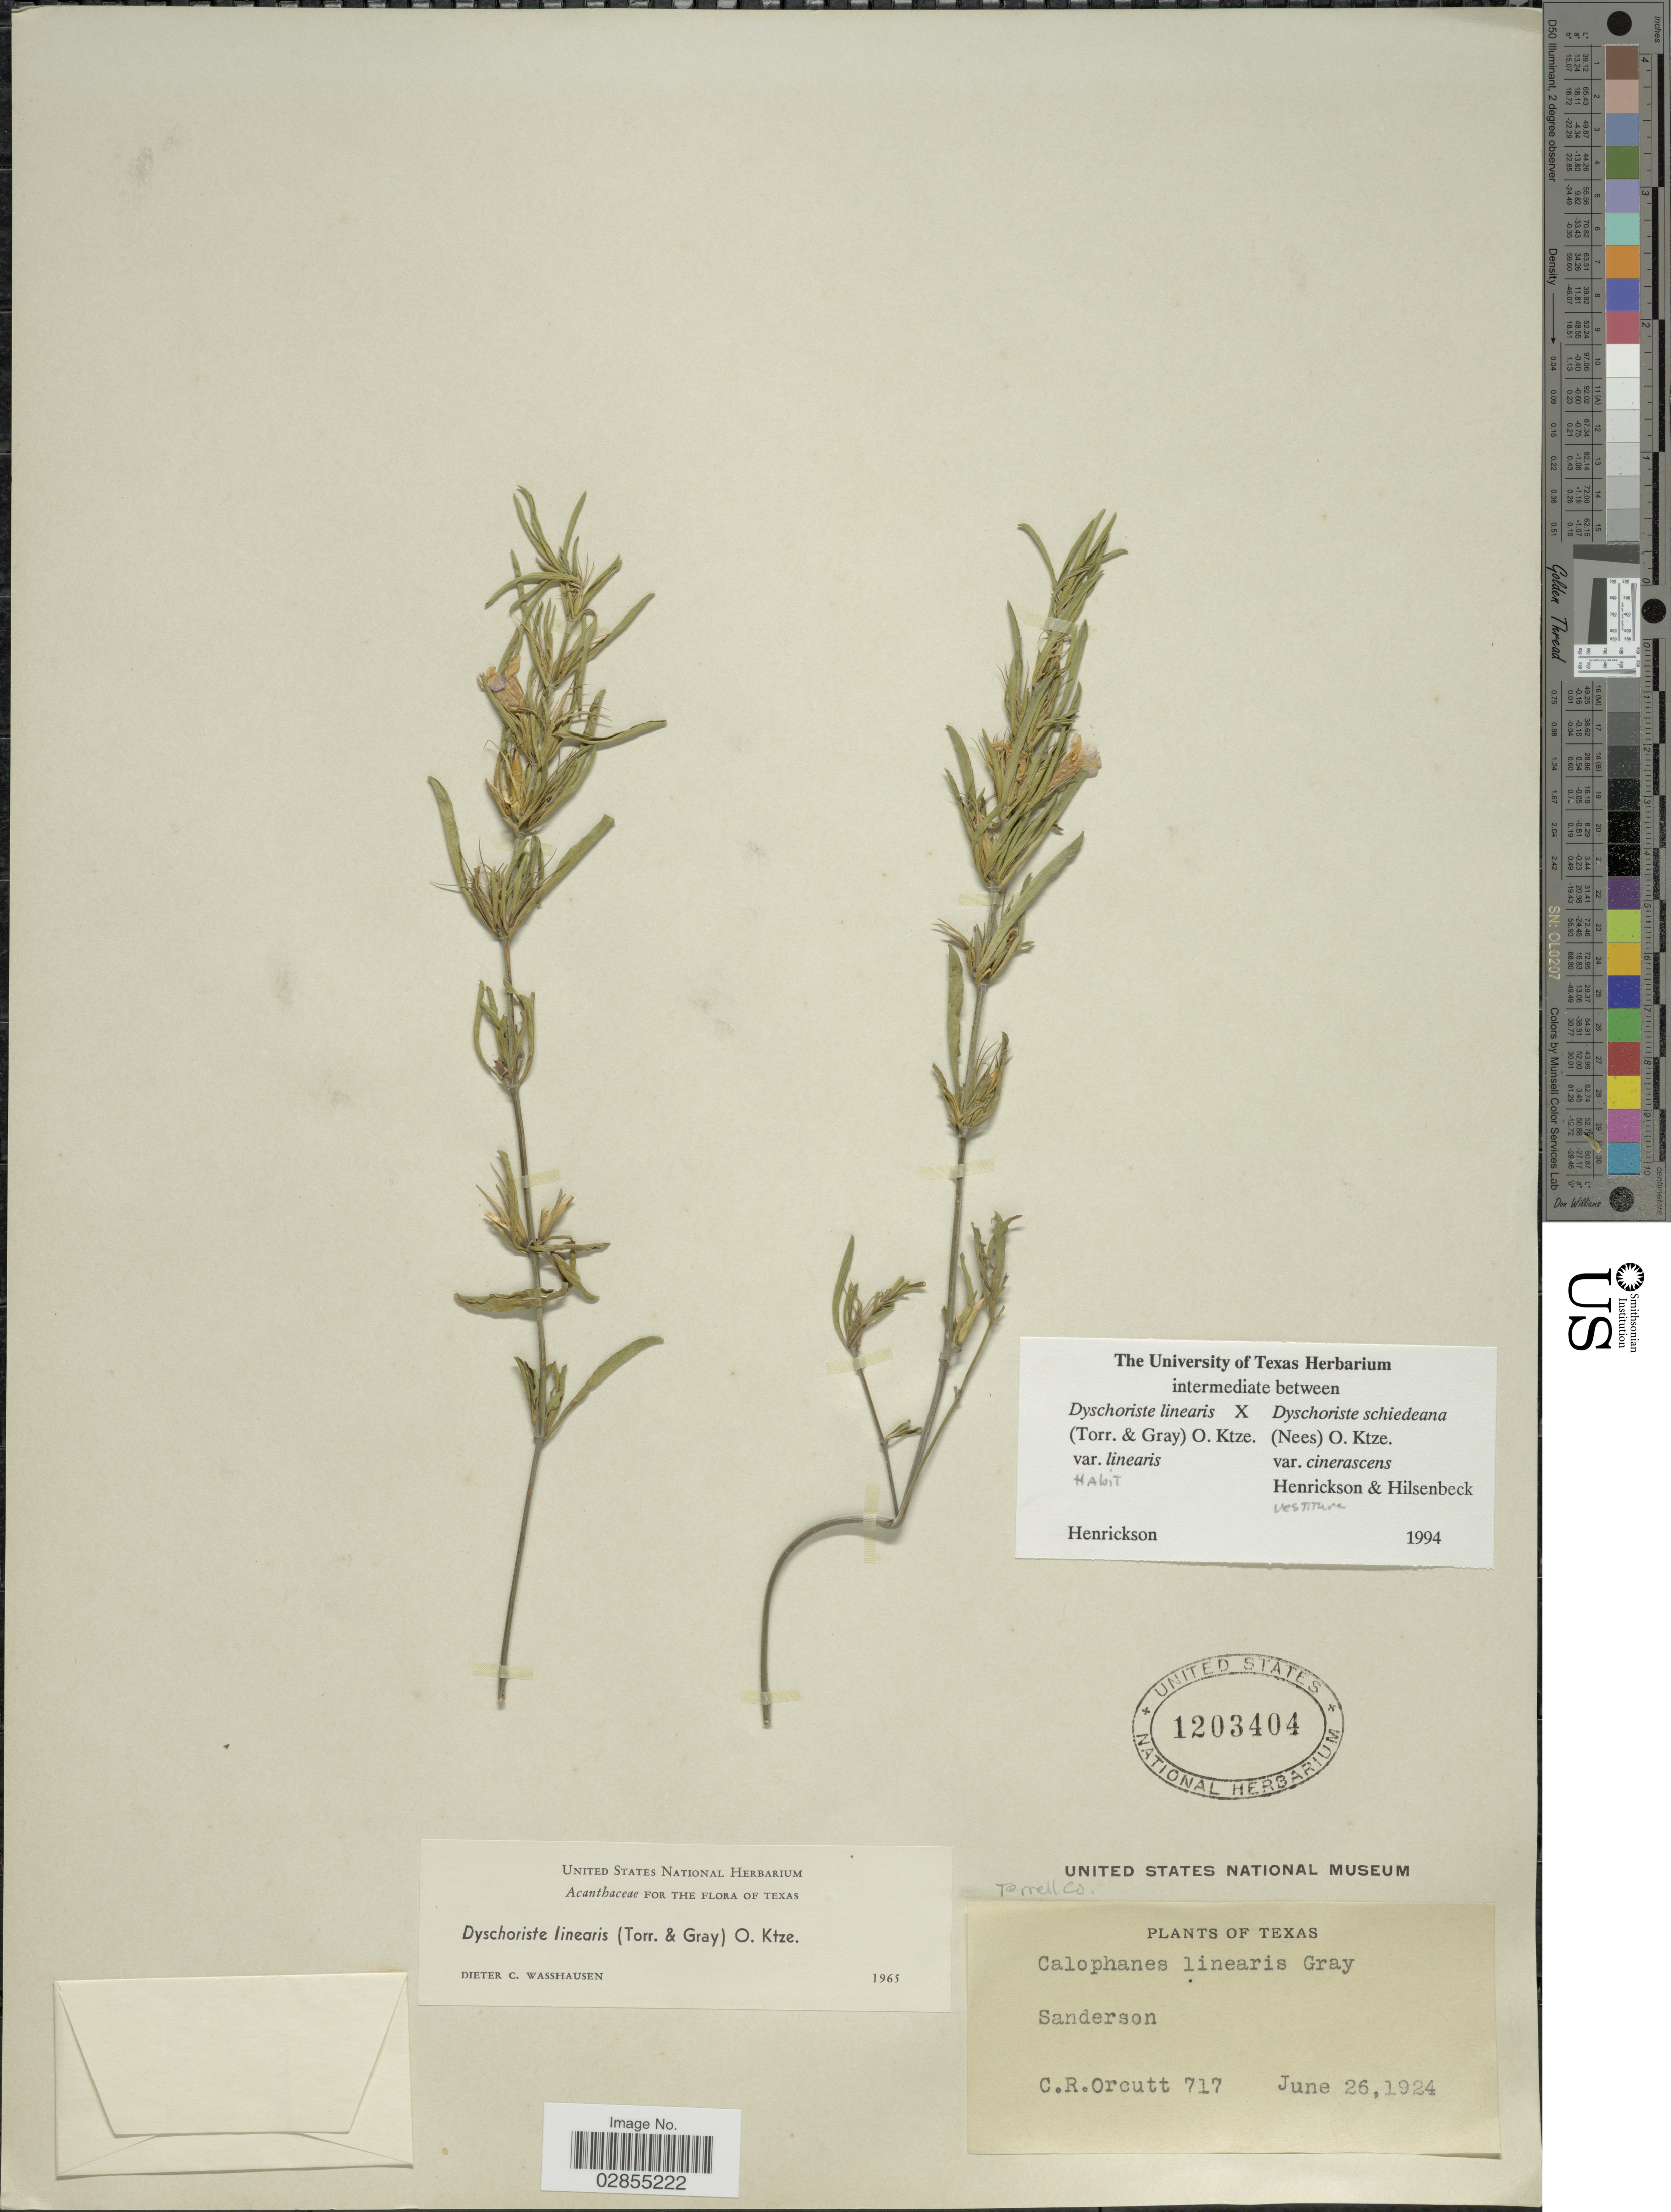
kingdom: Plantae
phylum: Tracheophyta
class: Magnoliopsida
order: Lamiales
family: Acanthaceae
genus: Dyschoriste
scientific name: Dyschoriste linearis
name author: (Torr. & A. Gray) Kuntze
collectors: C. R. Orcutt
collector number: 717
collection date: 1924-06-26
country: United States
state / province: Texas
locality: Sanderson.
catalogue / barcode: US 1203404